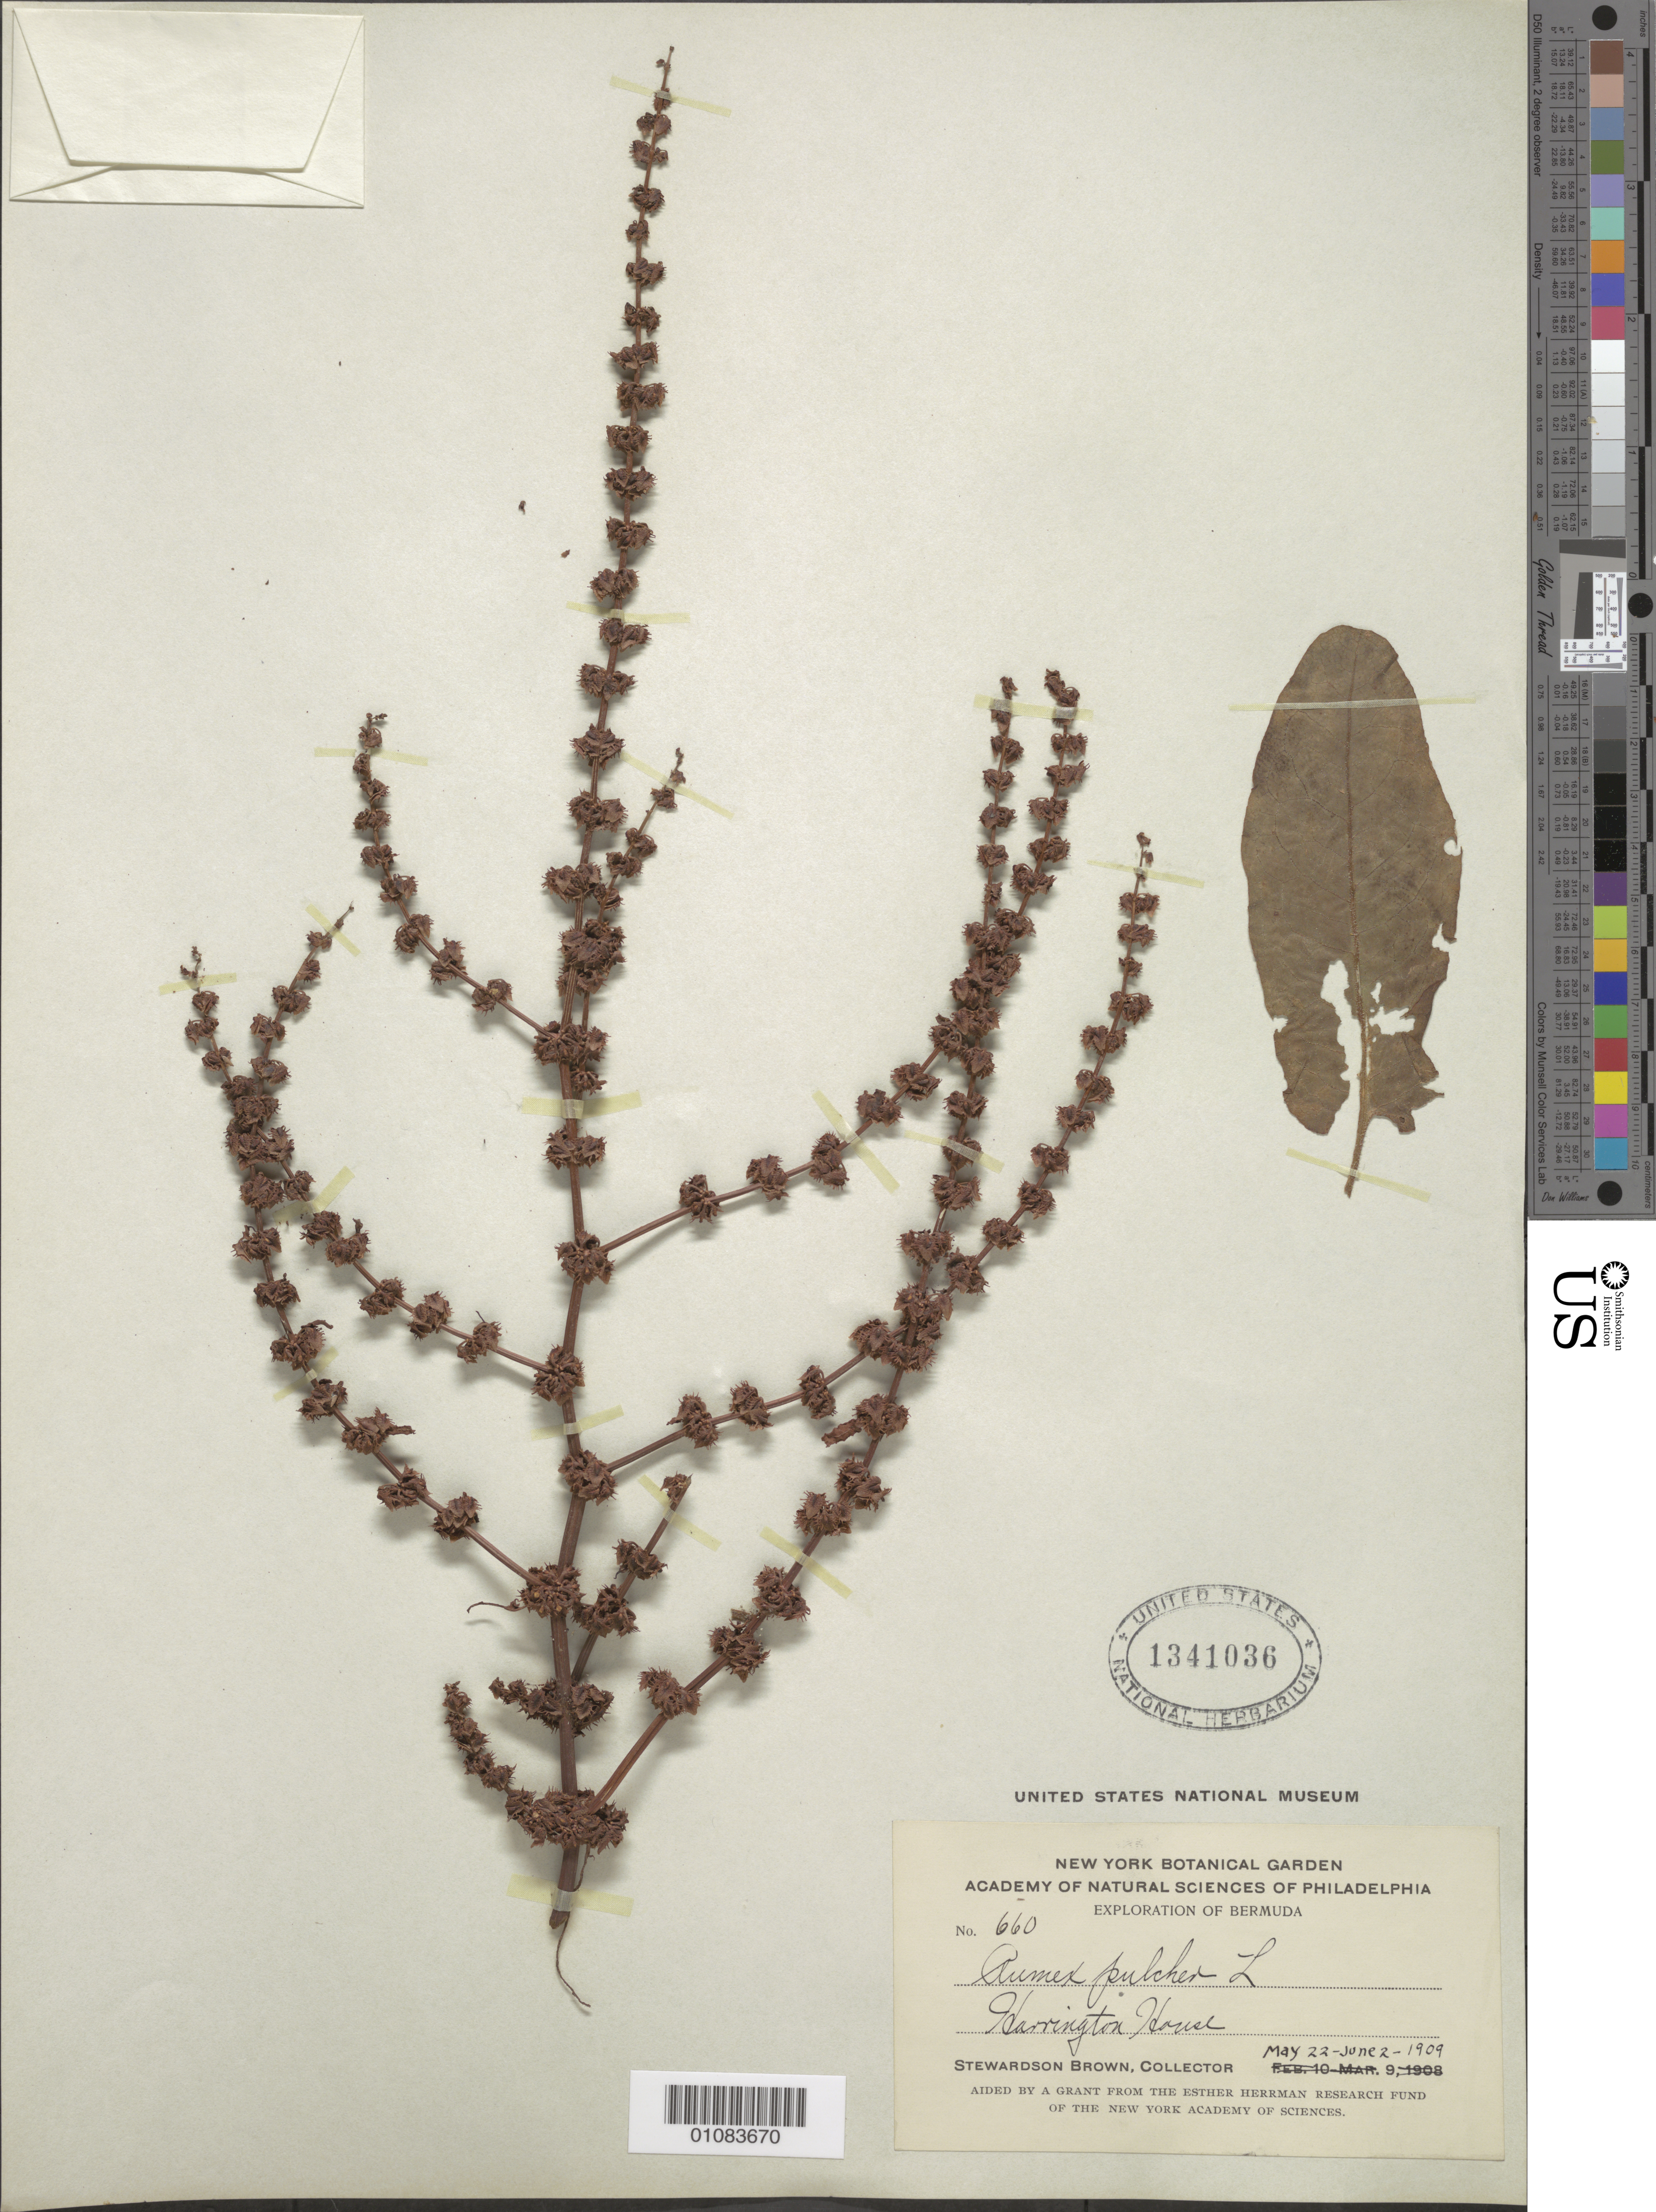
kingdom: Plantae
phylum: Tracheophyta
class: Magnoliopsida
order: Caryophyllales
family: Polygonaceae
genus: Rumex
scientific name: Rumex pulcher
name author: L.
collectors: S. Brown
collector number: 660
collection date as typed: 22 May 1909 to 02 Jun 1909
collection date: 1909-05-22/1909-06-02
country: Bermuda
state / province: Hamilton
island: Bermuda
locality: Harrington House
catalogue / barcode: US 1341036